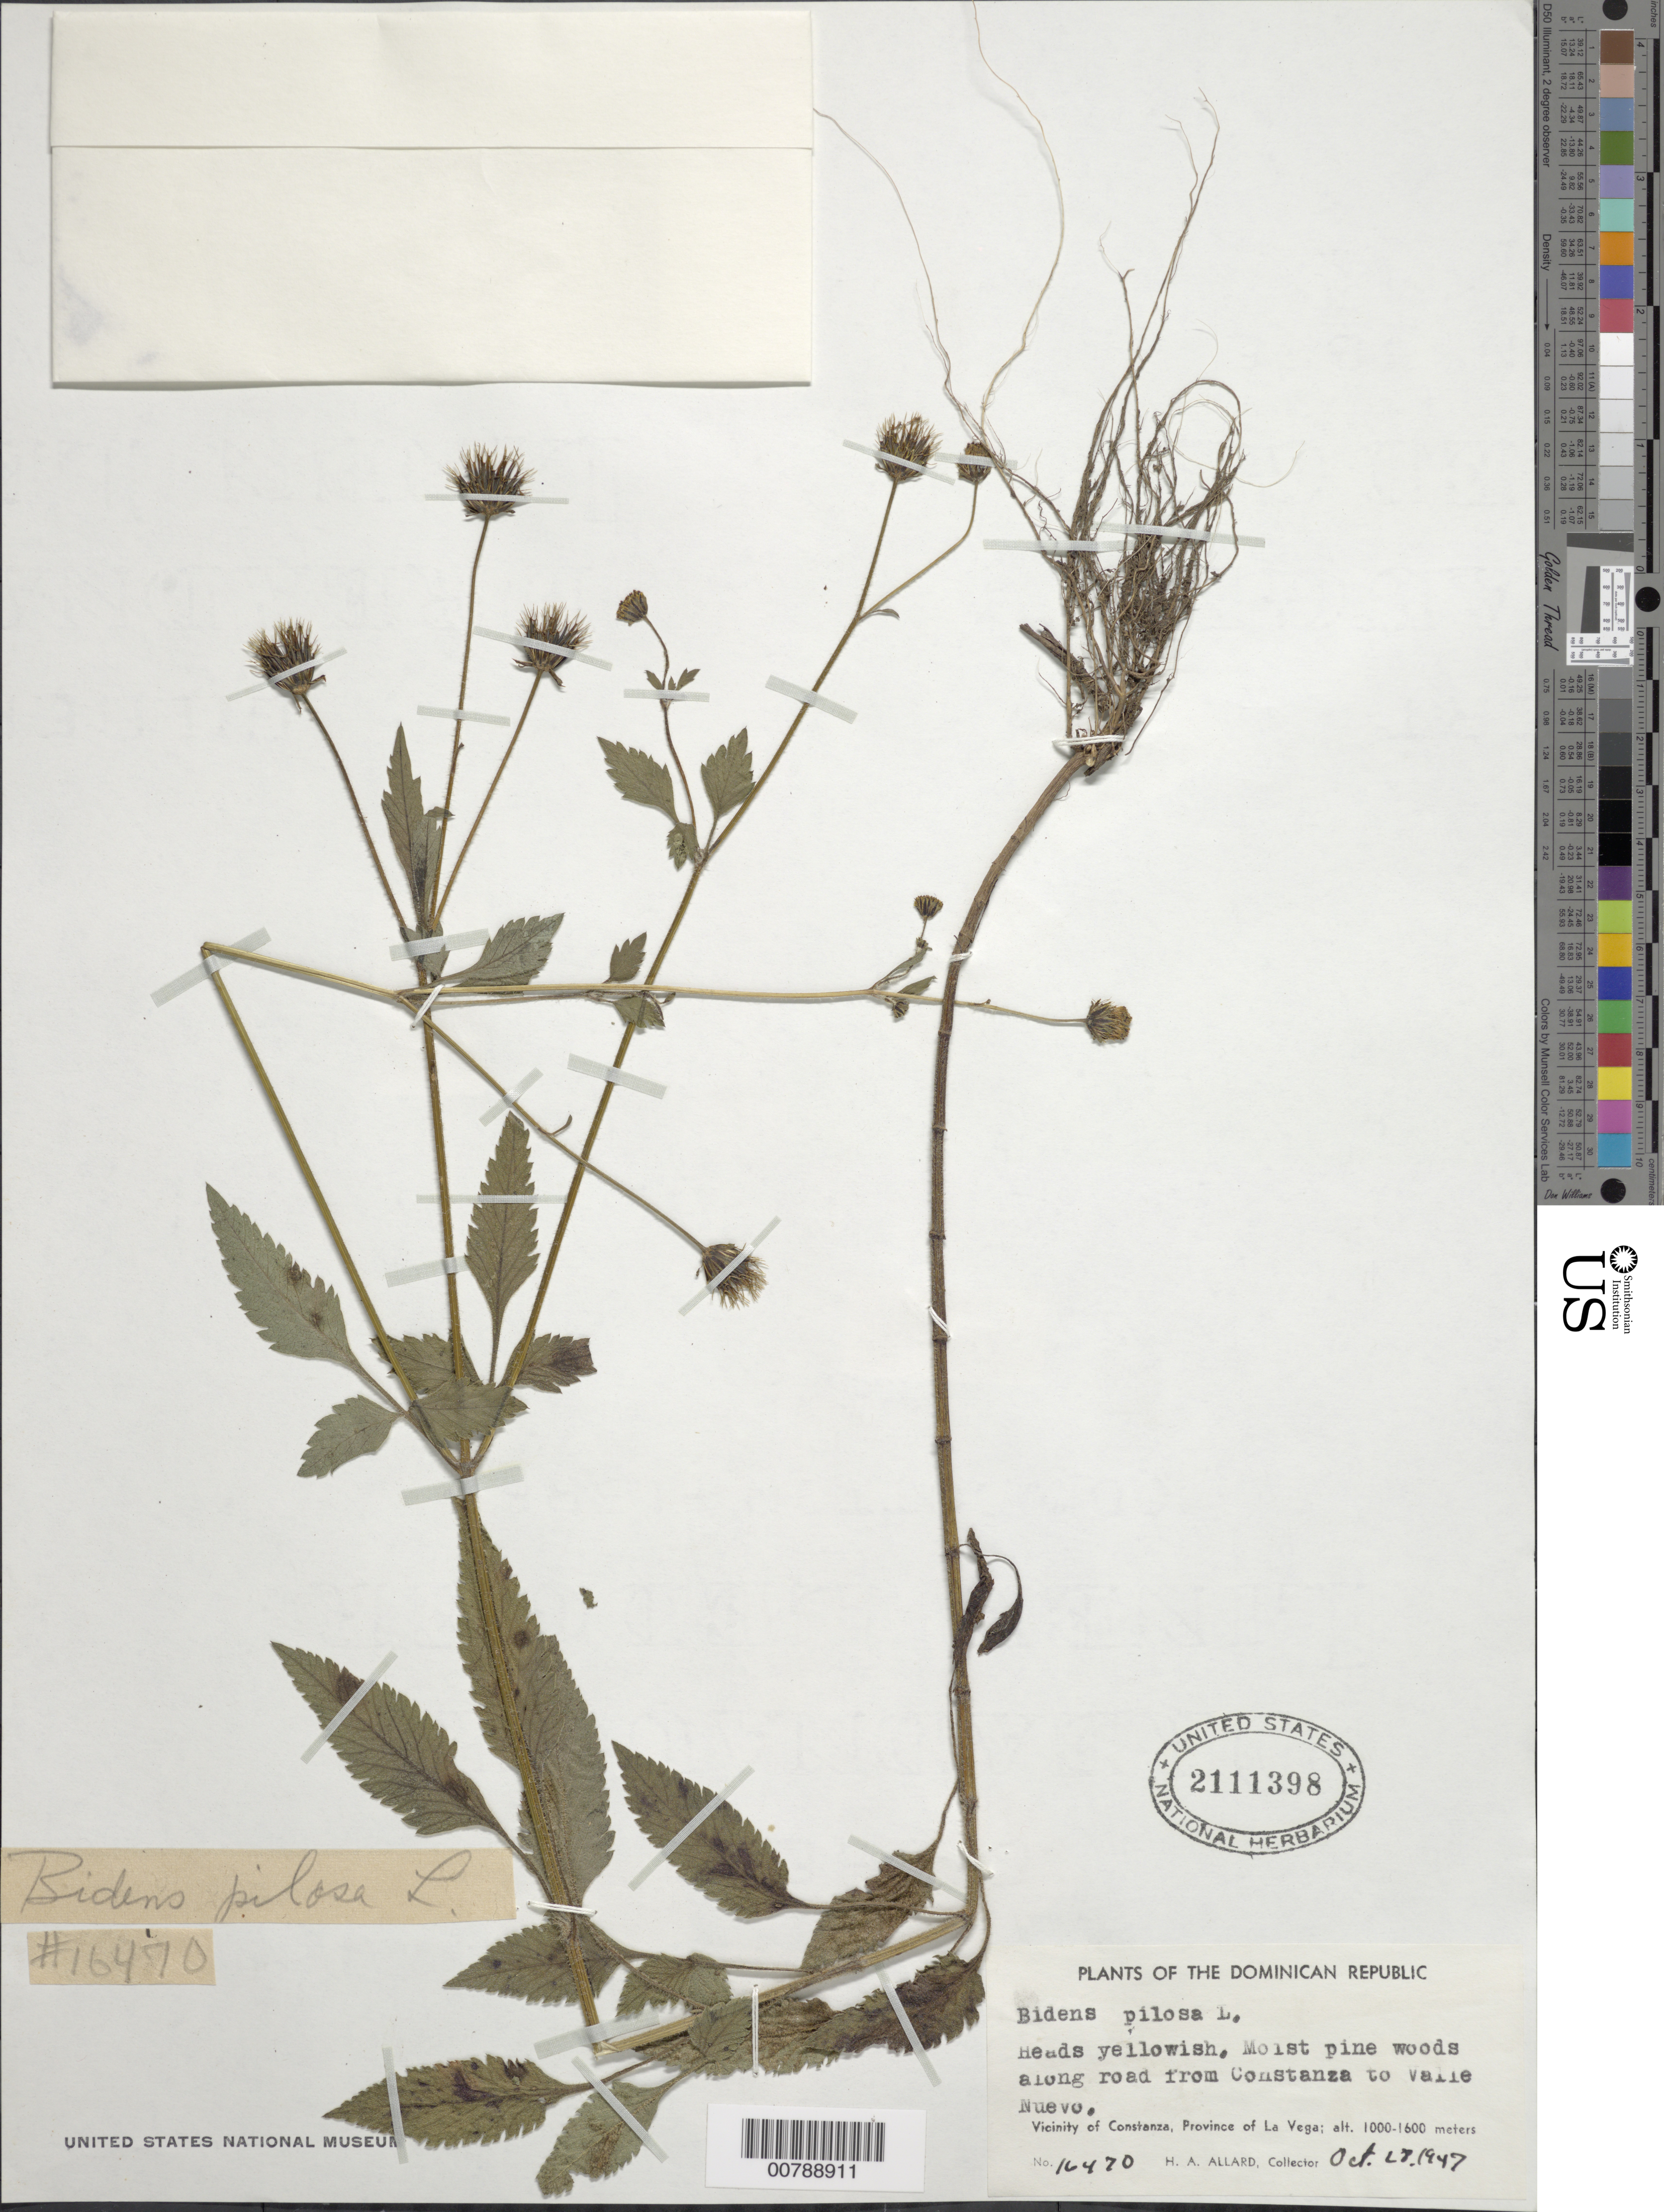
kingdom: Plantae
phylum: Tracheophyta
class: Magnoliopsida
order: Asterales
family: Asteraceae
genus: Bidens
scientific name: Bidens pilosa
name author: L.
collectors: H. A. Allard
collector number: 16470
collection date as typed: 28 Oct 1947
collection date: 1947-10-28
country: Dominican Republic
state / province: La Vega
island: Hispaniola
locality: Vicinity of Constanza. Province of La Vega. Along road from Constanza to Valle Nuevo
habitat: Moist pine woods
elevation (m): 1000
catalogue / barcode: US 2111398